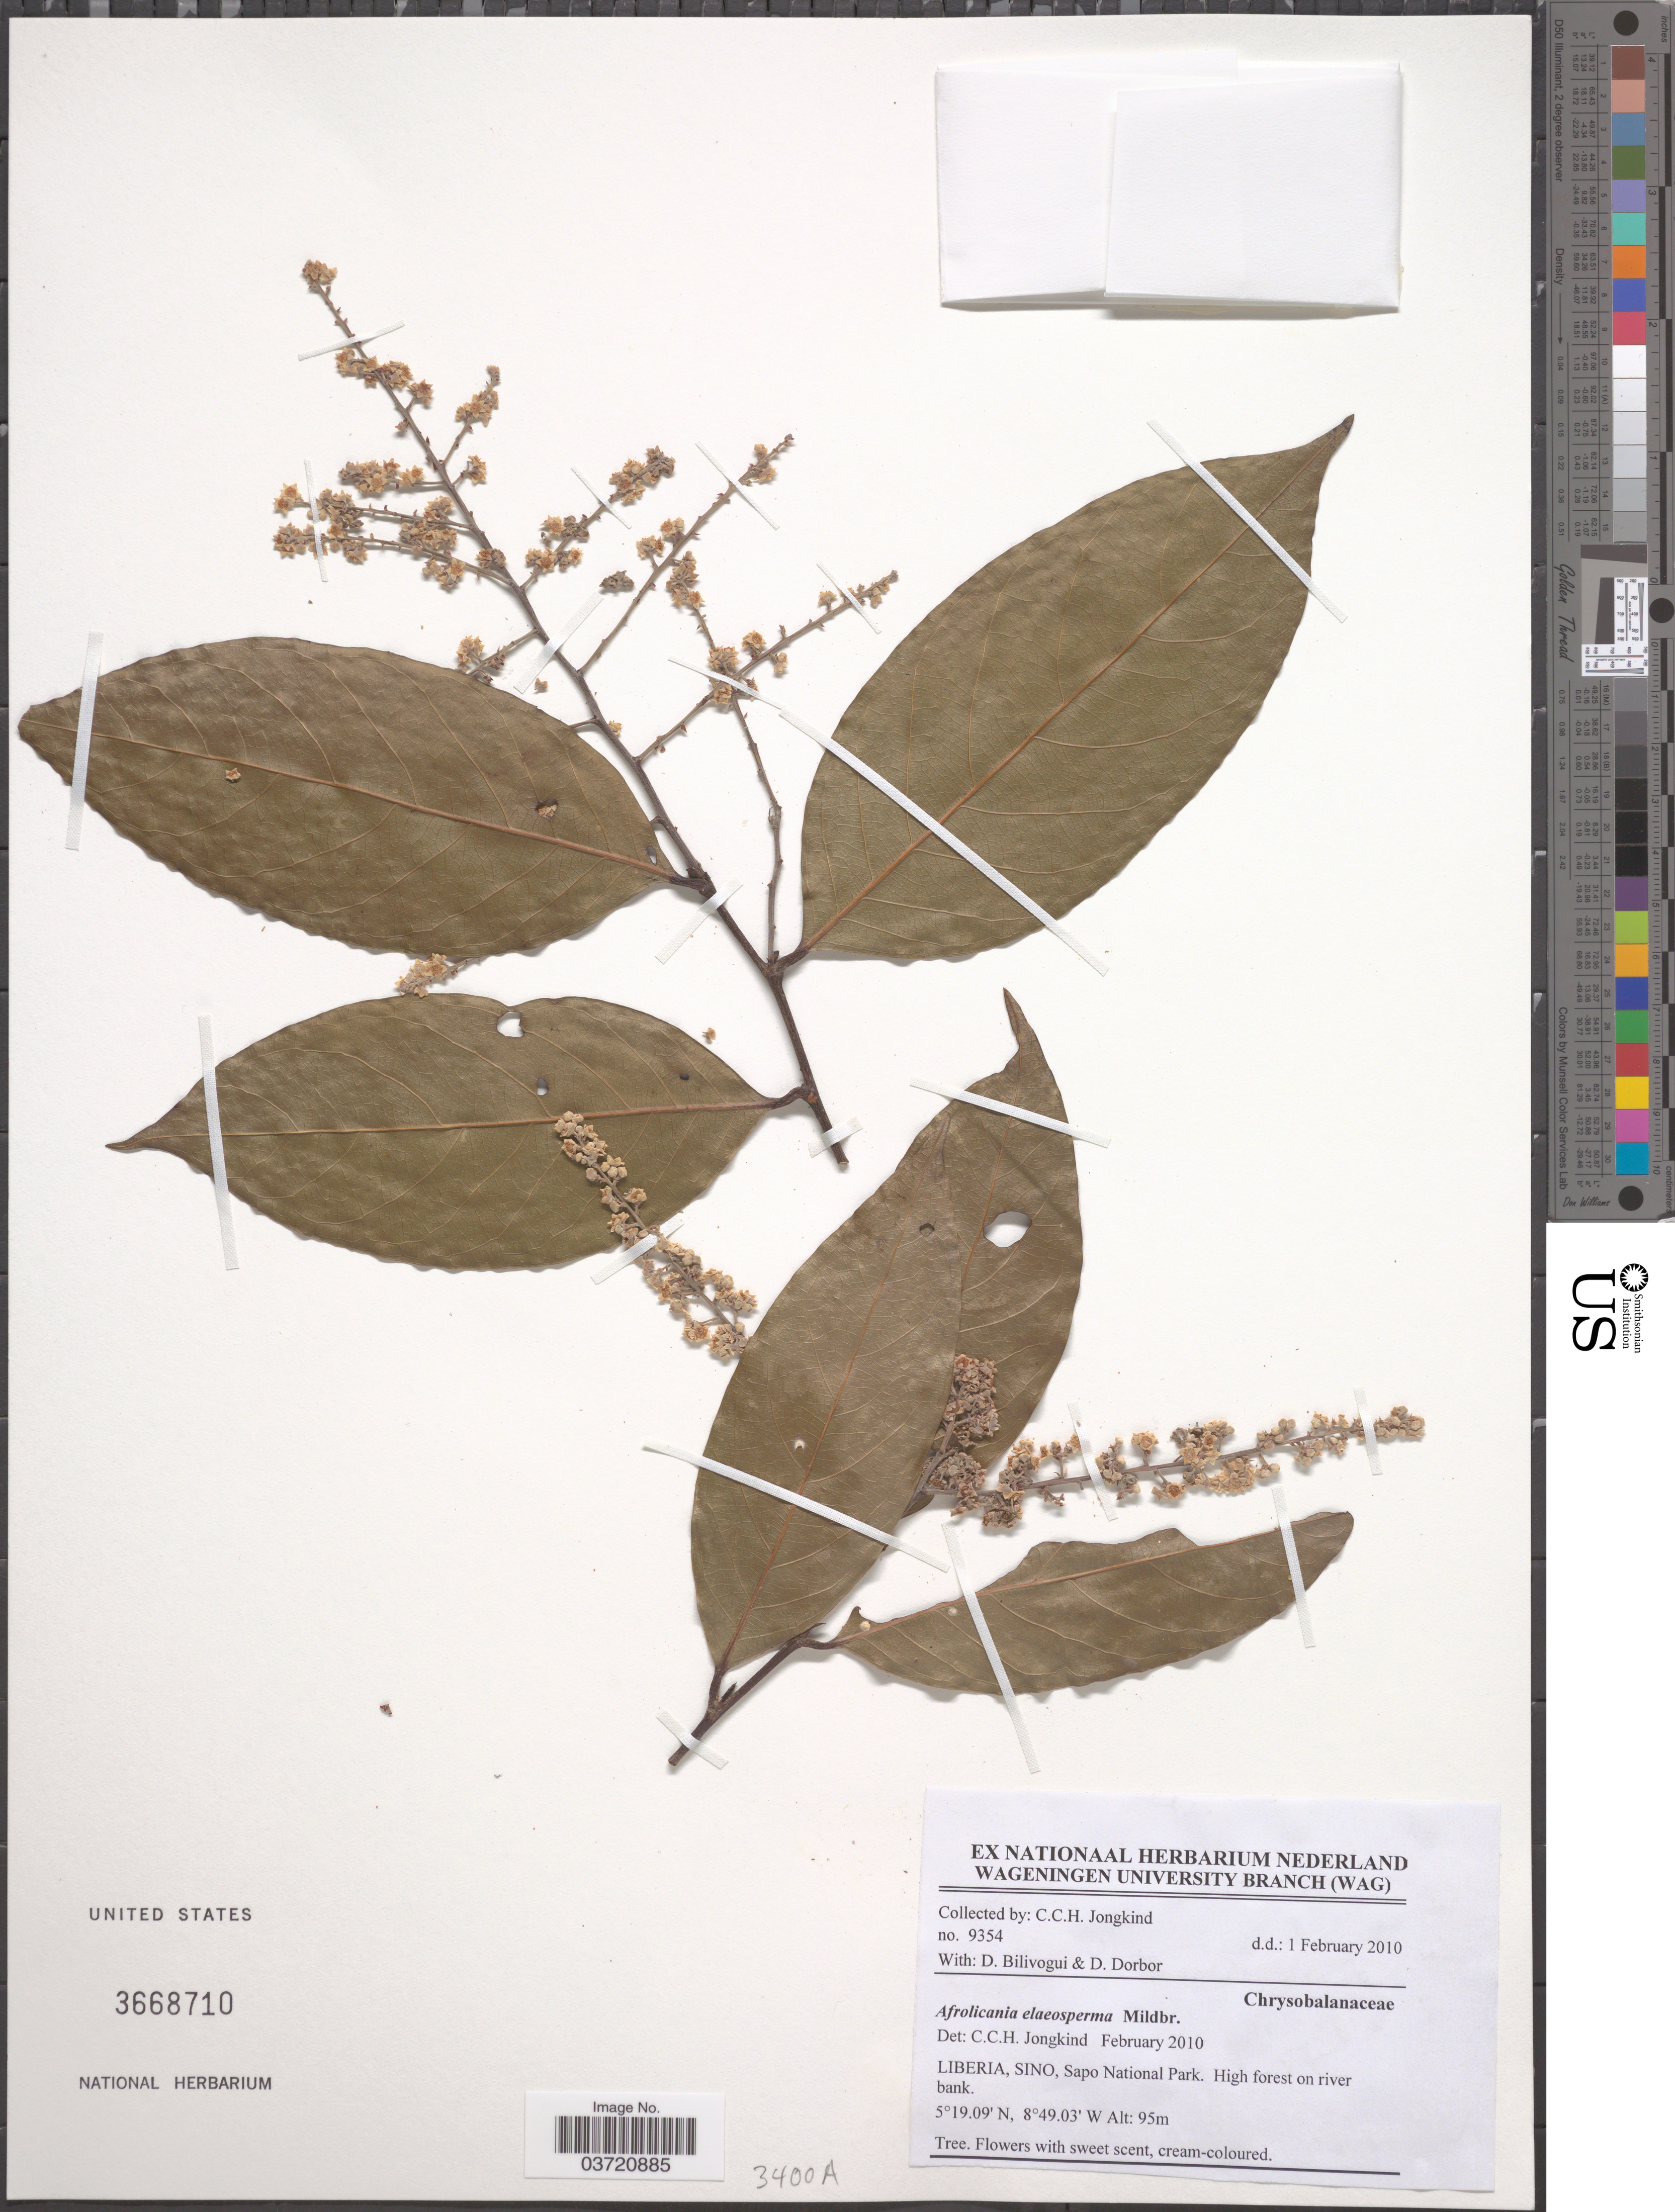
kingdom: Plantae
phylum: Tracheophyta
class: Magnoliopsida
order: Malpighiales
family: Chrysobalanaceae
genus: Afrolicania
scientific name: Afrolicania elaeosperma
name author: Mildbr.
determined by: Jongkind, C. C. H.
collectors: C. C. Jongkind, D. Bilivogui & D. Dorbor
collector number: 9354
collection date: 2010-02-01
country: Liberia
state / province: Sinoe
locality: Sino, Sapo National Park.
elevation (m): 95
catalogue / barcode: US 3668710